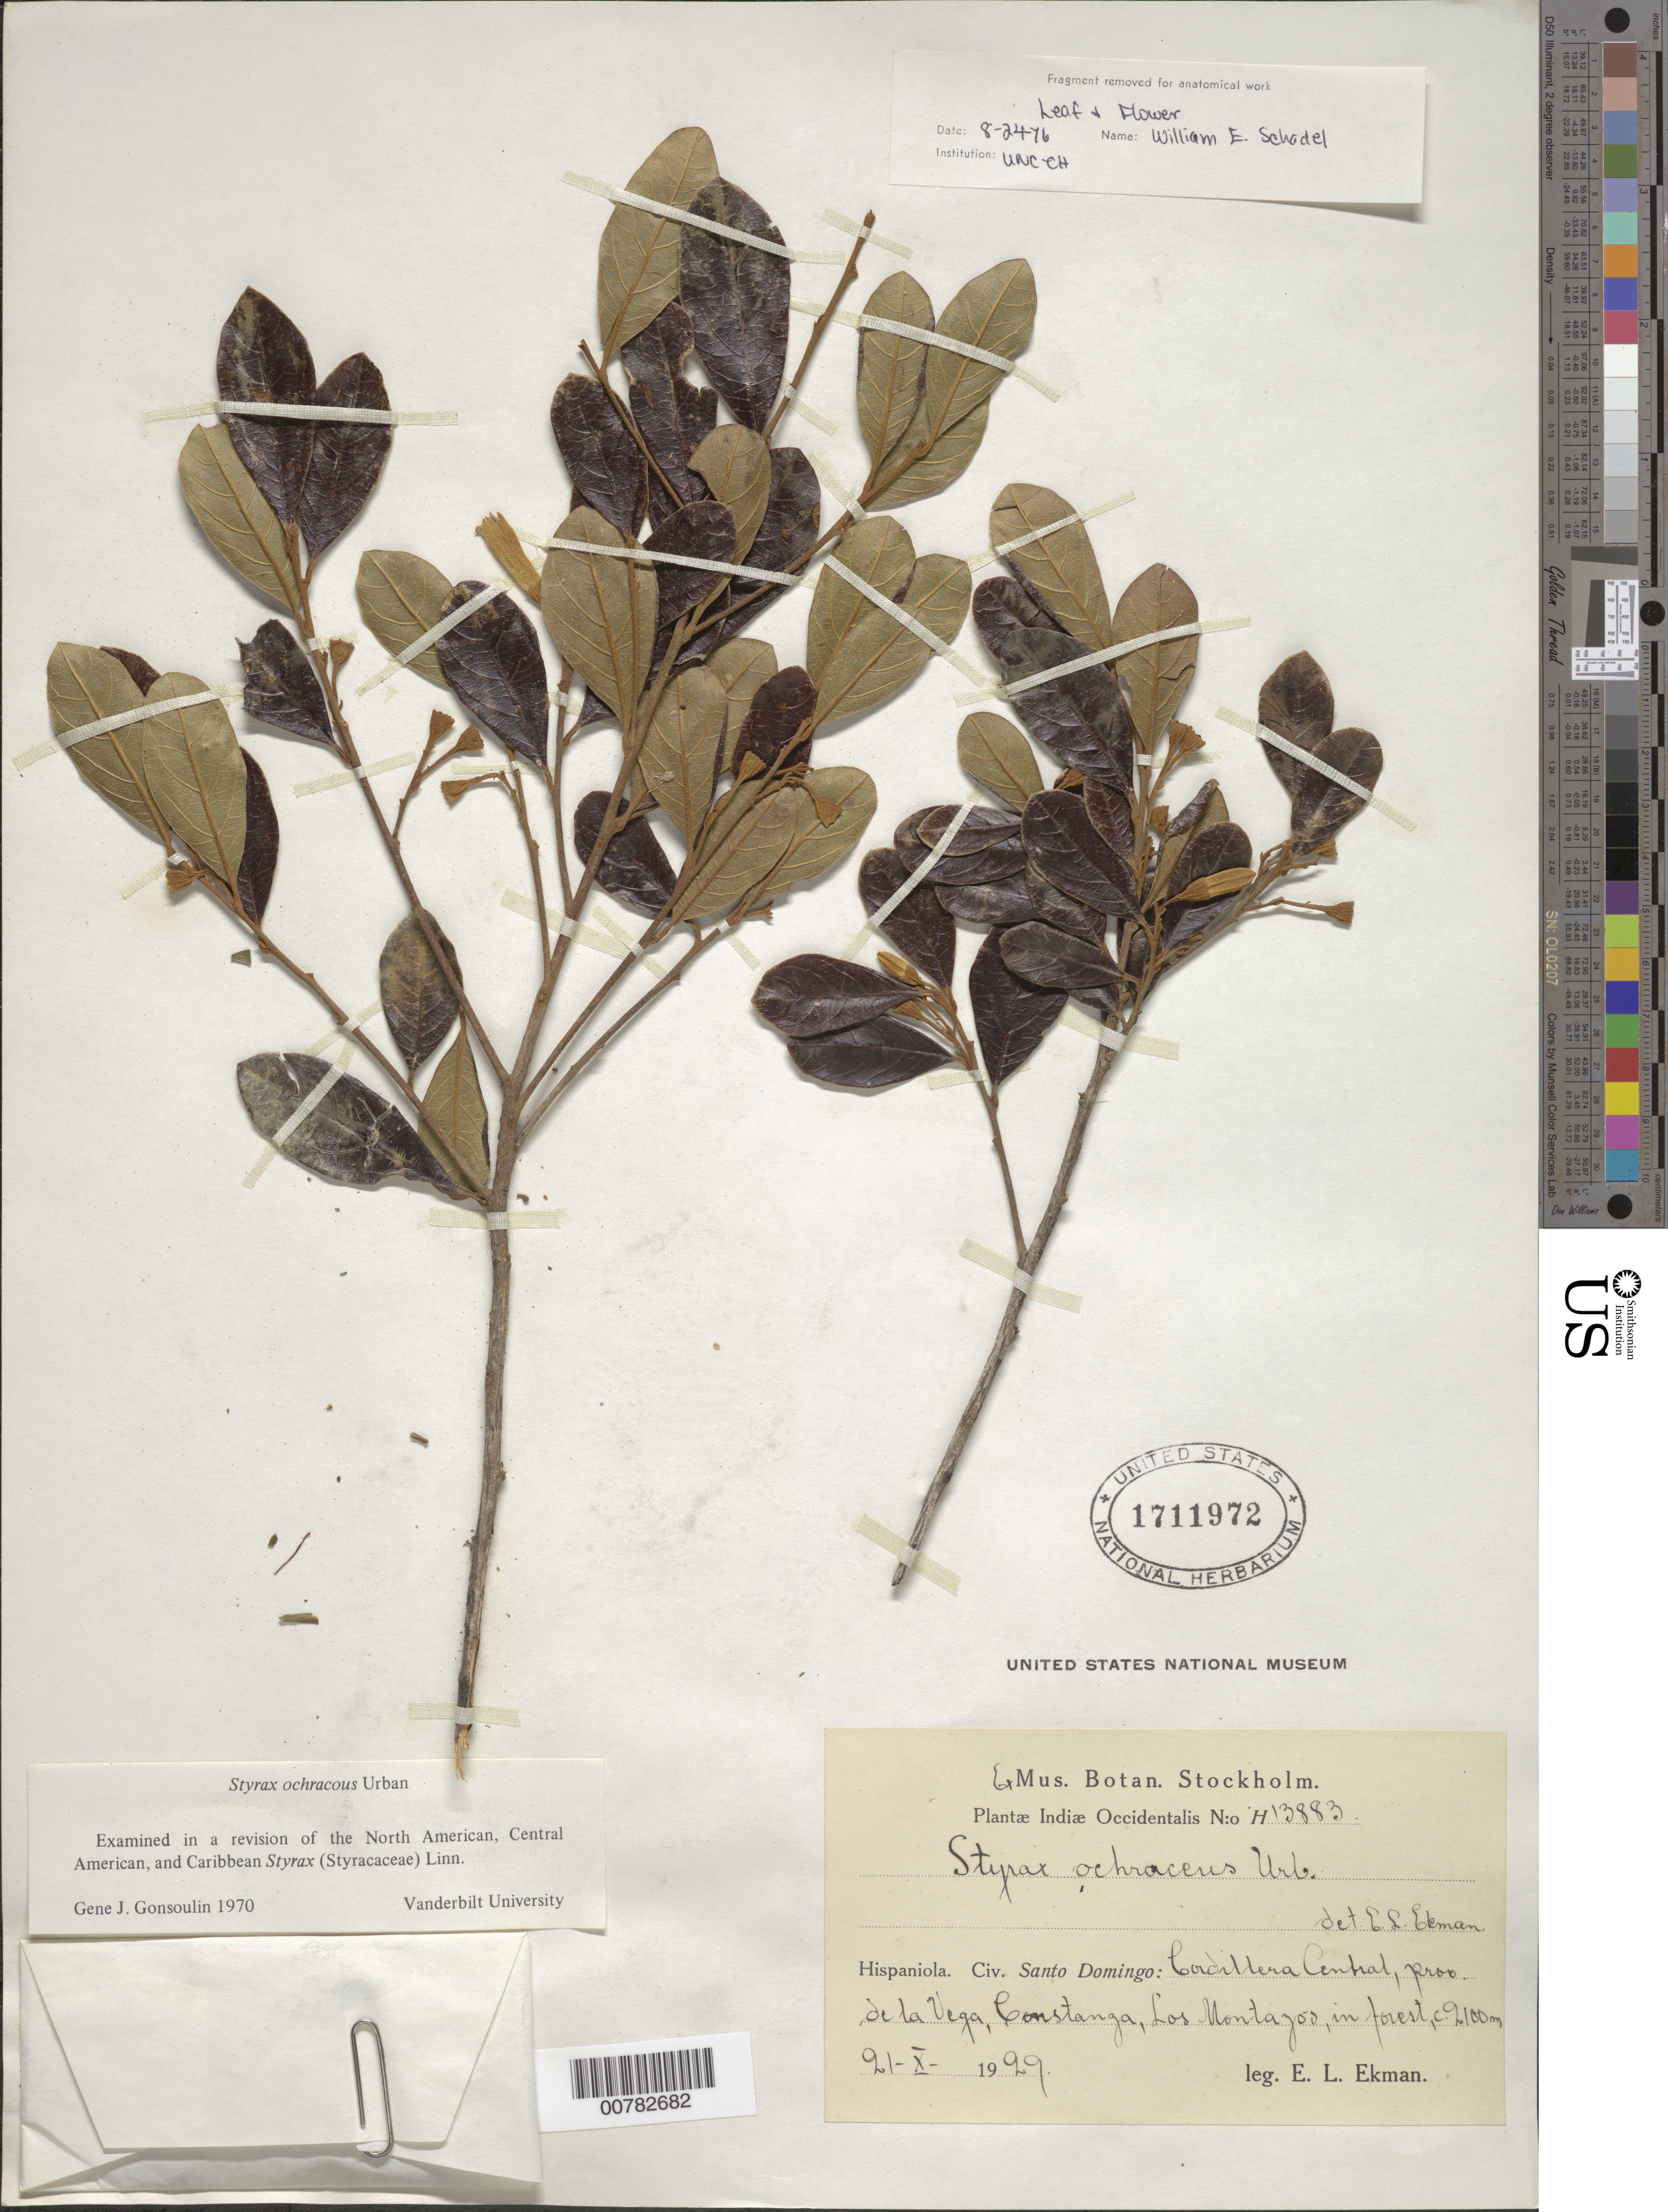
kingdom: Plantae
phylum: Tracheophyta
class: Magnoliopsida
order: Ericales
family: Styracaceae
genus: Styrax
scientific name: Styrax ochraceus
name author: Urb.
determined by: Gonsoulin, G. J.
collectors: E. L. Ekman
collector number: H 13883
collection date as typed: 21 Oct 1929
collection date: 1929-10-21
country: Dominican Republic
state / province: La Vega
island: Hispaniola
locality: Cordillera Central, Constanza, Los Montazos.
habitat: In forest.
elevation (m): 2100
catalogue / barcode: US 1711972